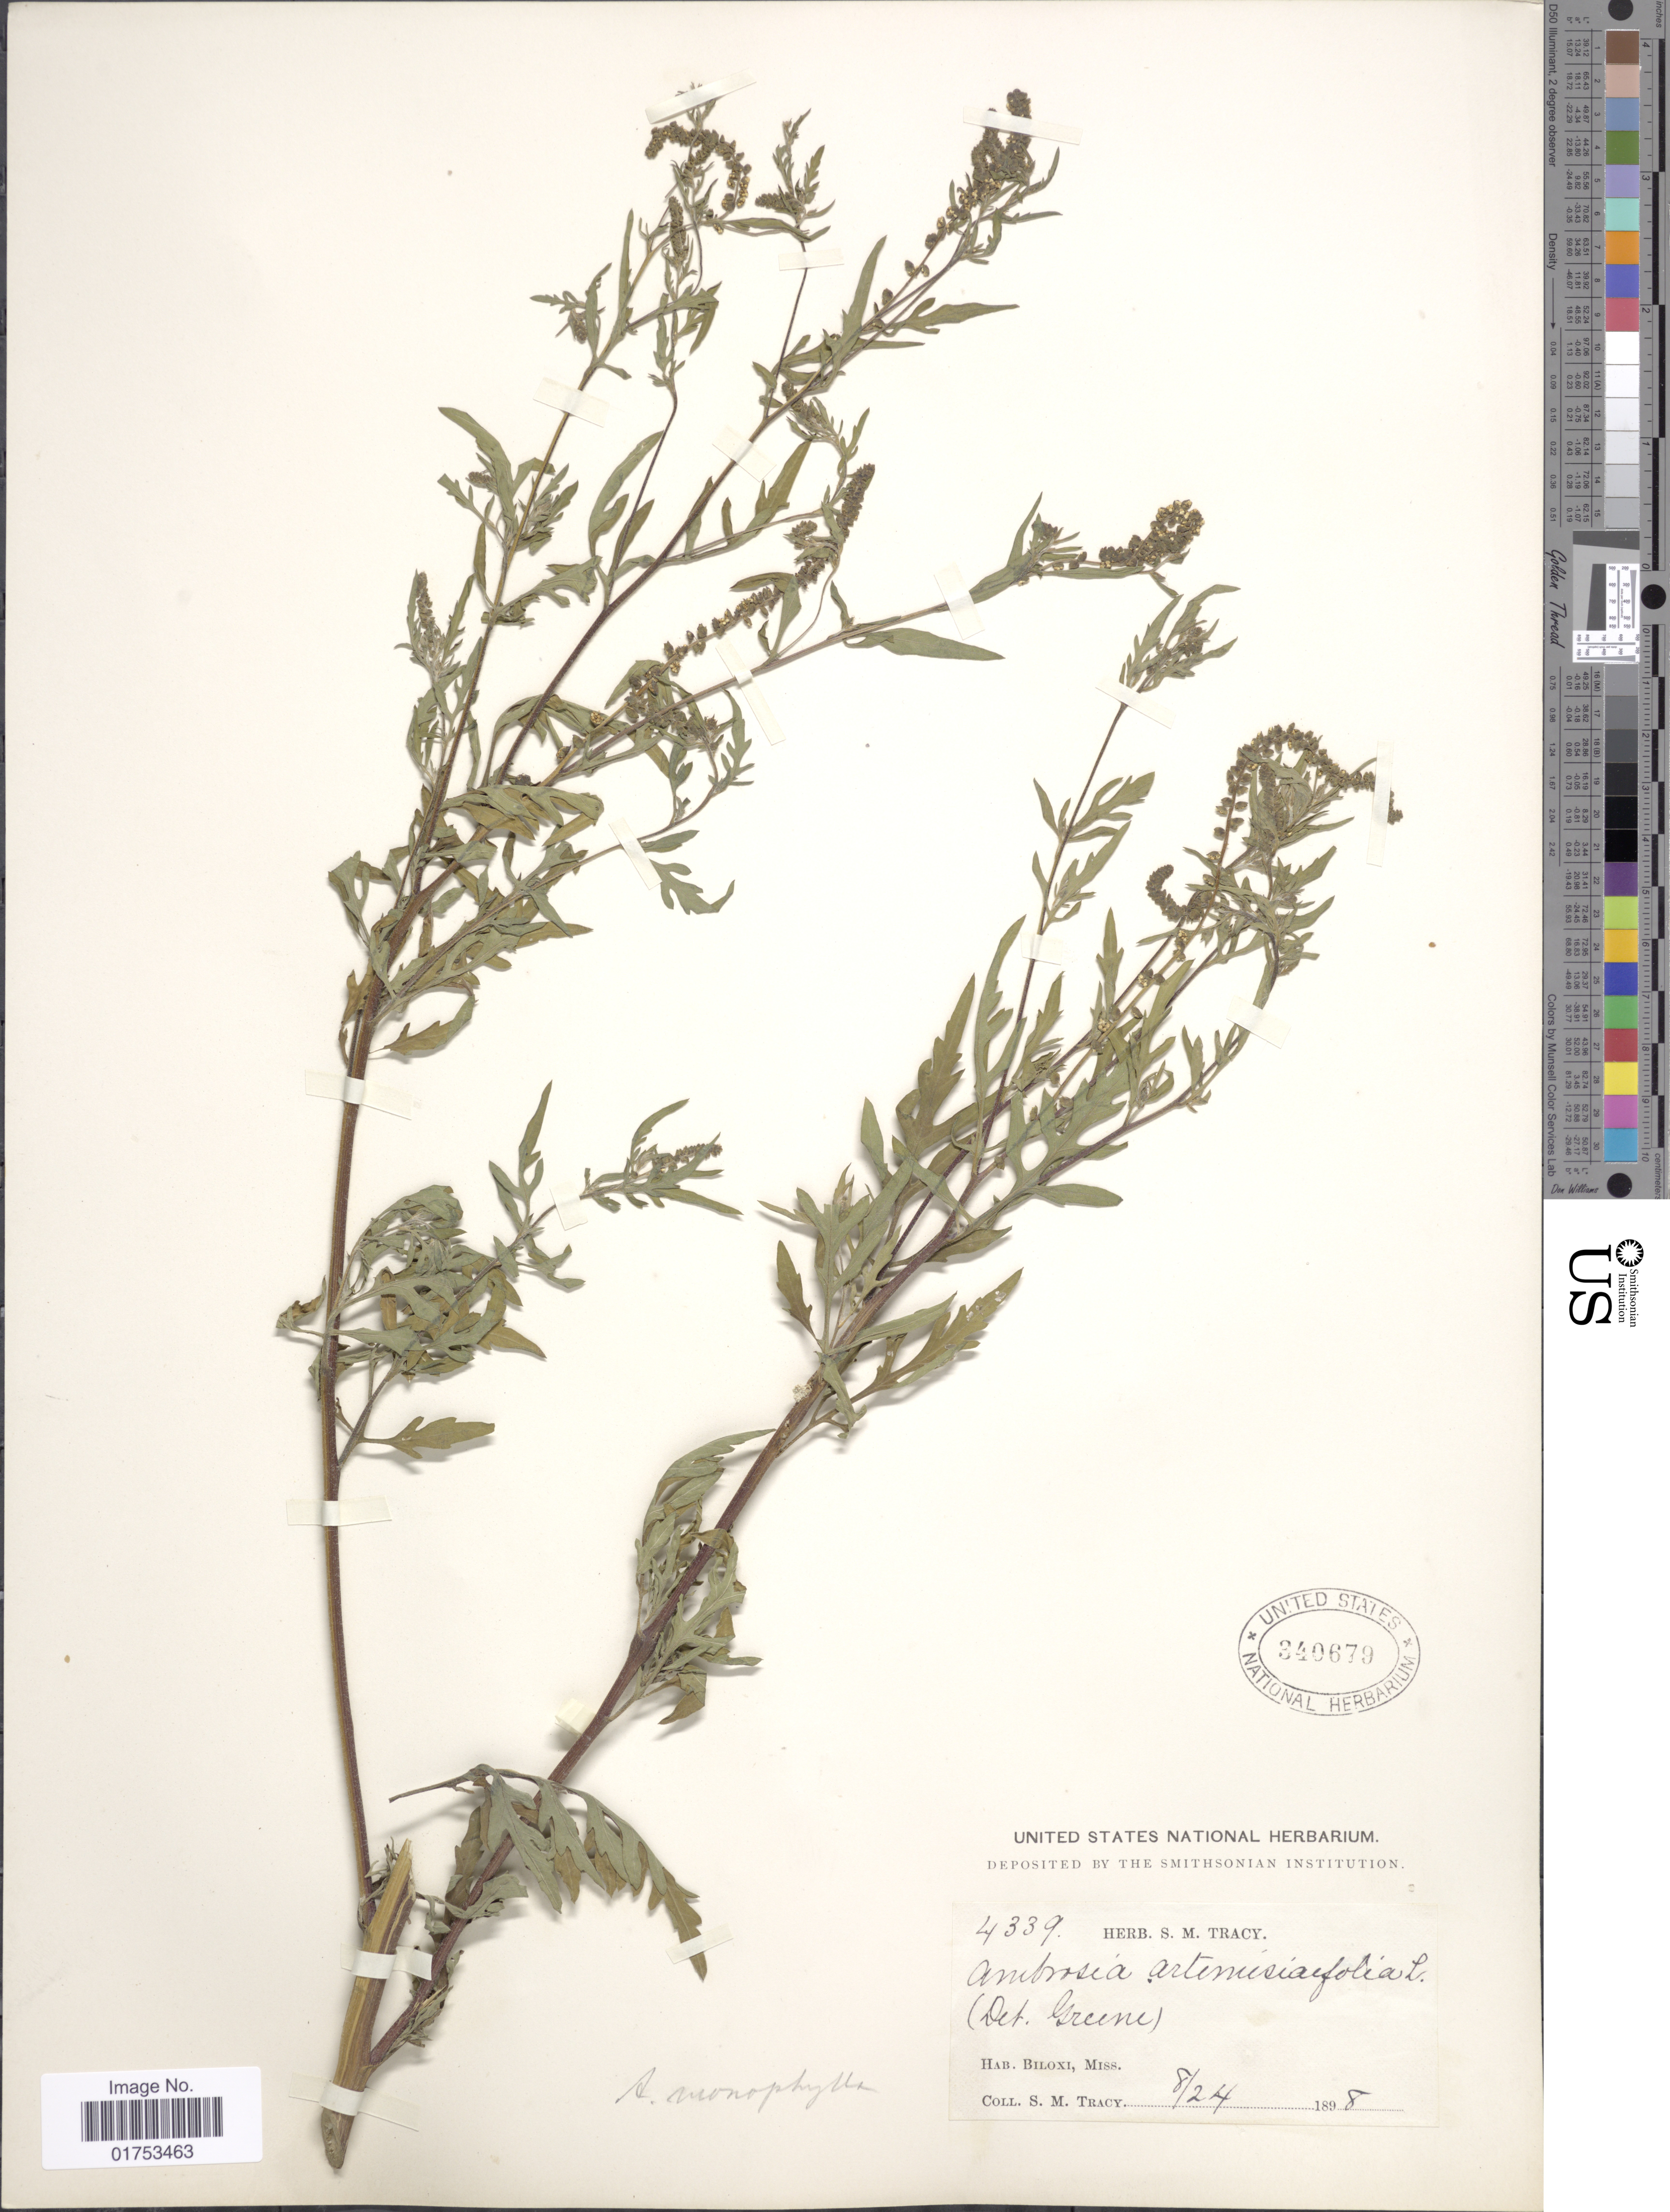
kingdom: Plantae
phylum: Tracheophyta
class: Magnoliopsida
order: Asterales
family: Asteraceae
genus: Ambrosia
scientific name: Ambrosia monophylla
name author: (Walter) Rydb.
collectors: S. M. Tracy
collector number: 4339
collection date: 1898-08-24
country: United States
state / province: Mississippi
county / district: Harrison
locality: Biloxi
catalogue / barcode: US 340679